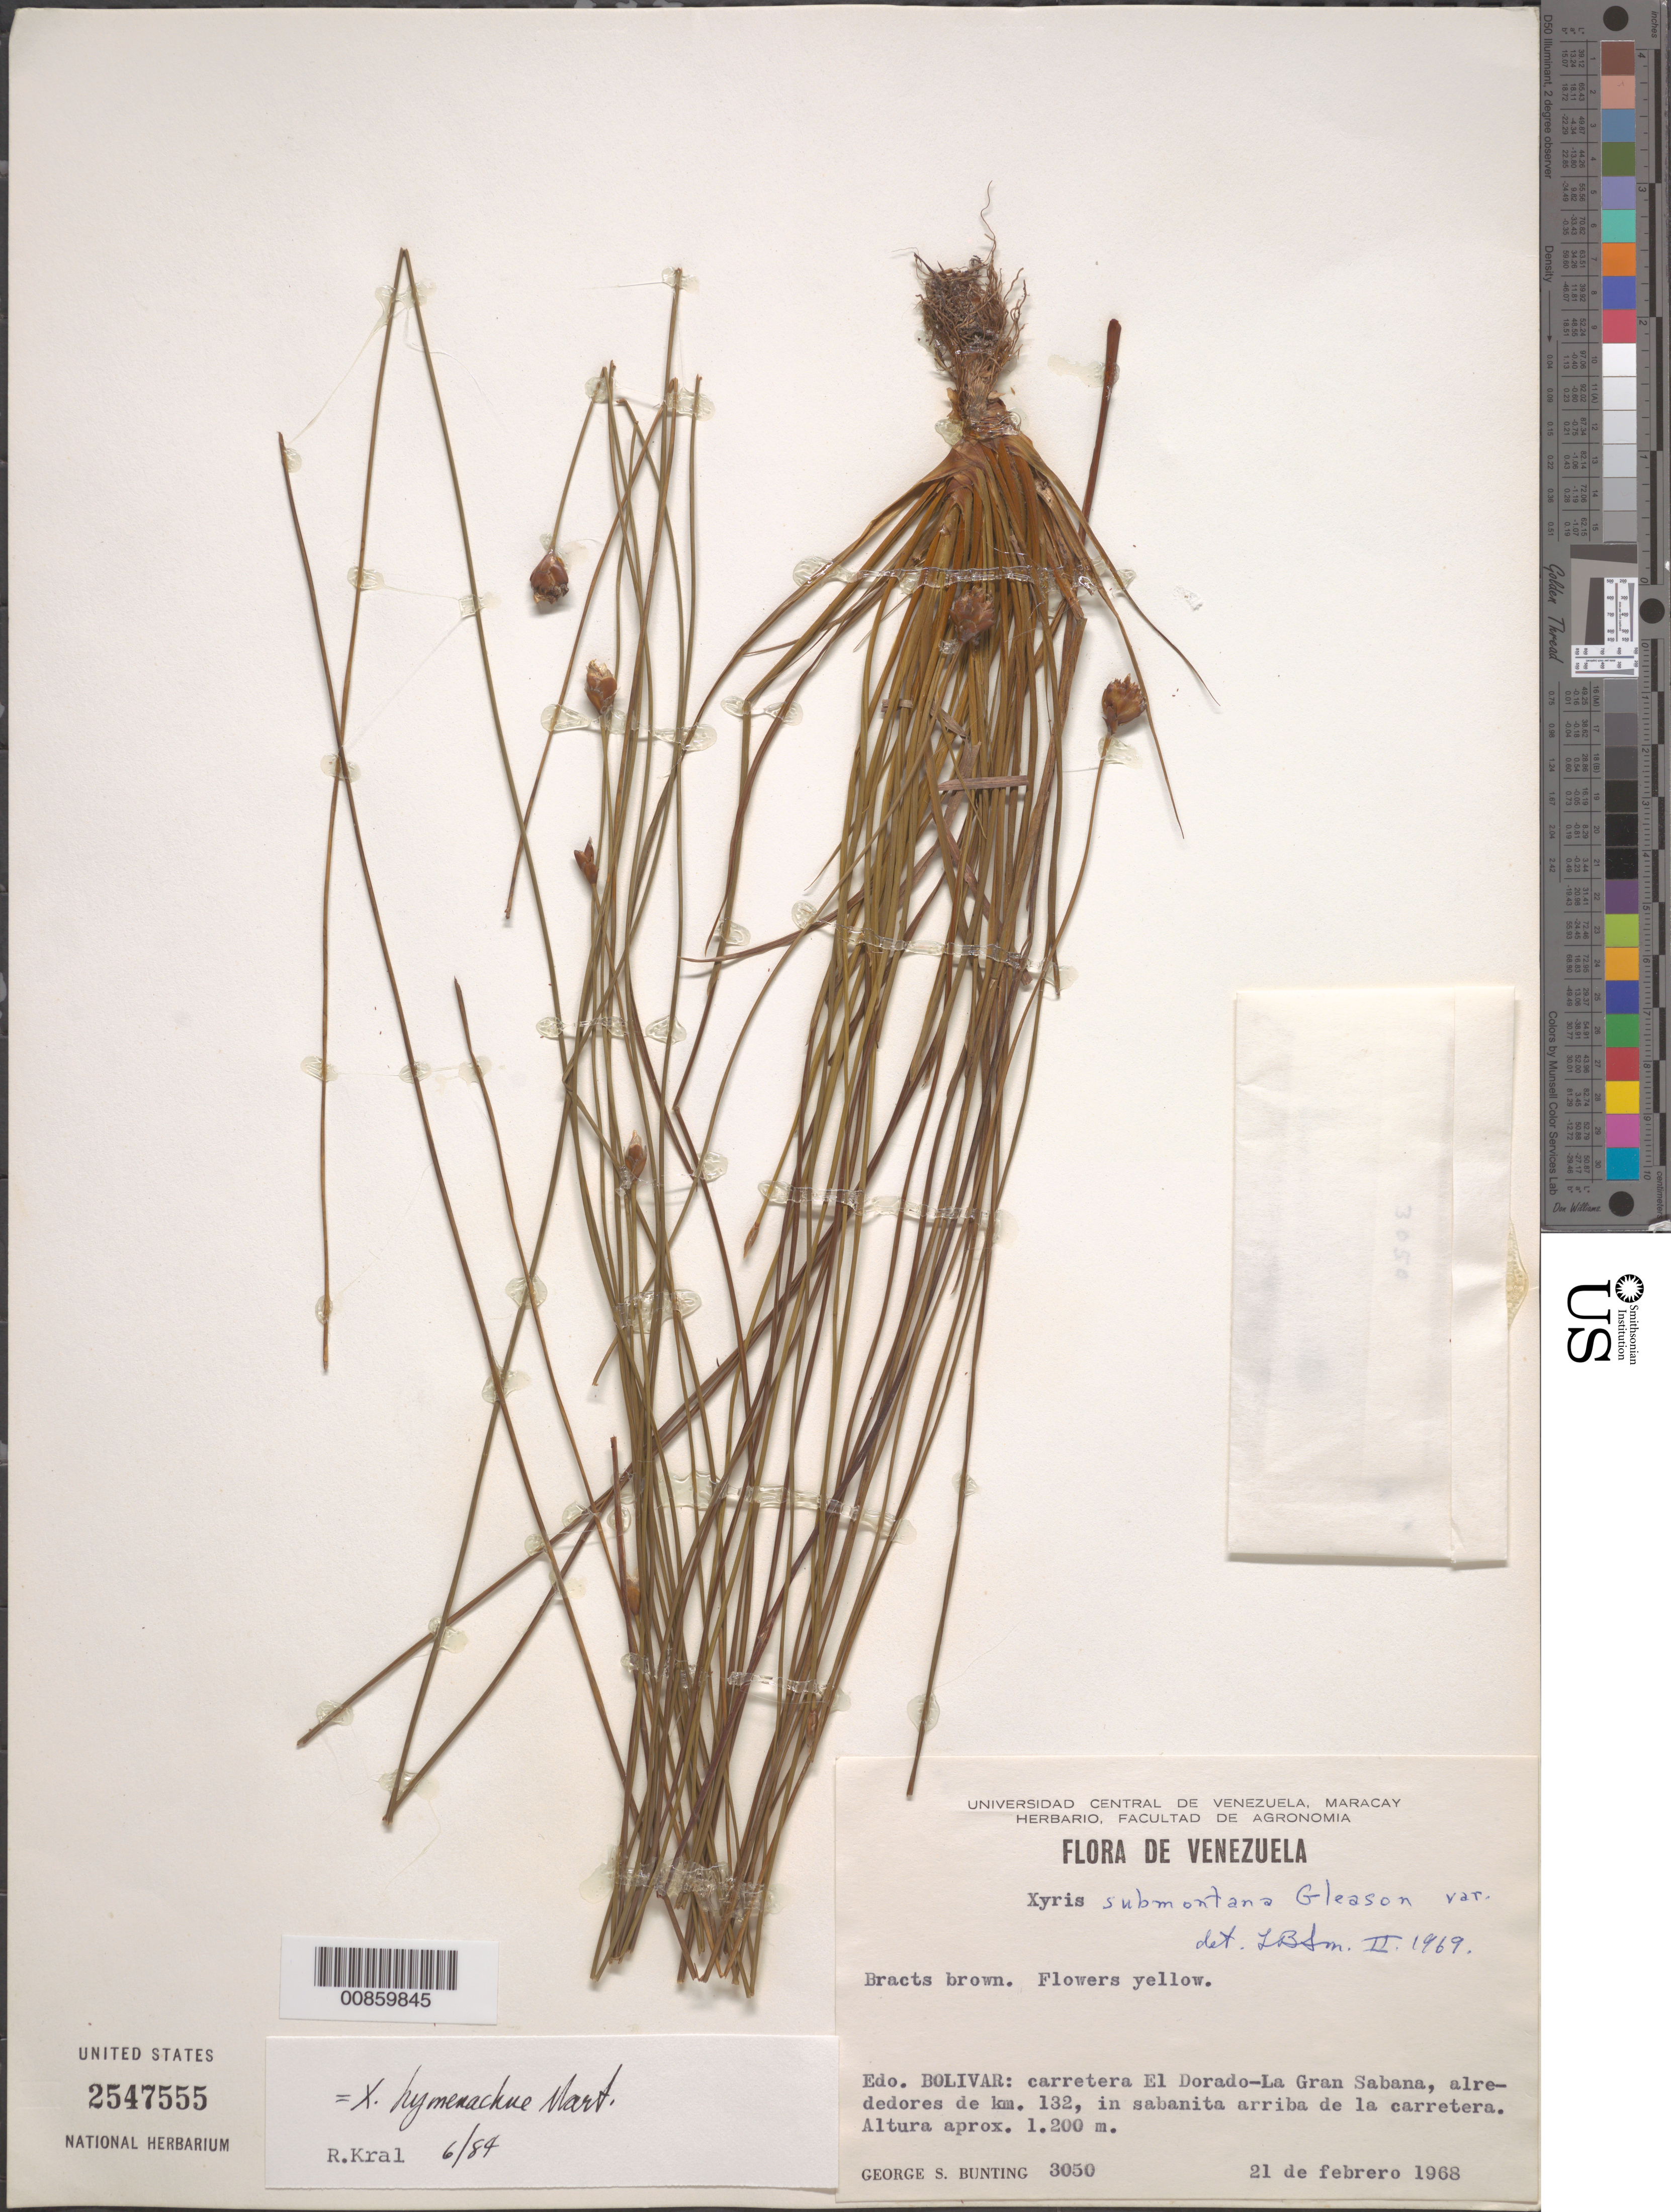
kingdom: Plantae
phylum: Tracheophyta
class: Liliopsida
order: Poales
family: Xyridaceae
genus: Xyris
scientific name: Xyris hymenachne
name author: Mart.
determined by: Kral, Robert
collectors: G. S. Bunting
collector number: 3050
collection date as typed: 21-Feb-68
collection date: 1968-02-21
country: Venezuela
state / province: Bolívar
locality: El Dorado-La Gran Sabana road, km 132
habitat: Sabanita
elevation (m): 1200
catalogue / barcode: US 2547555